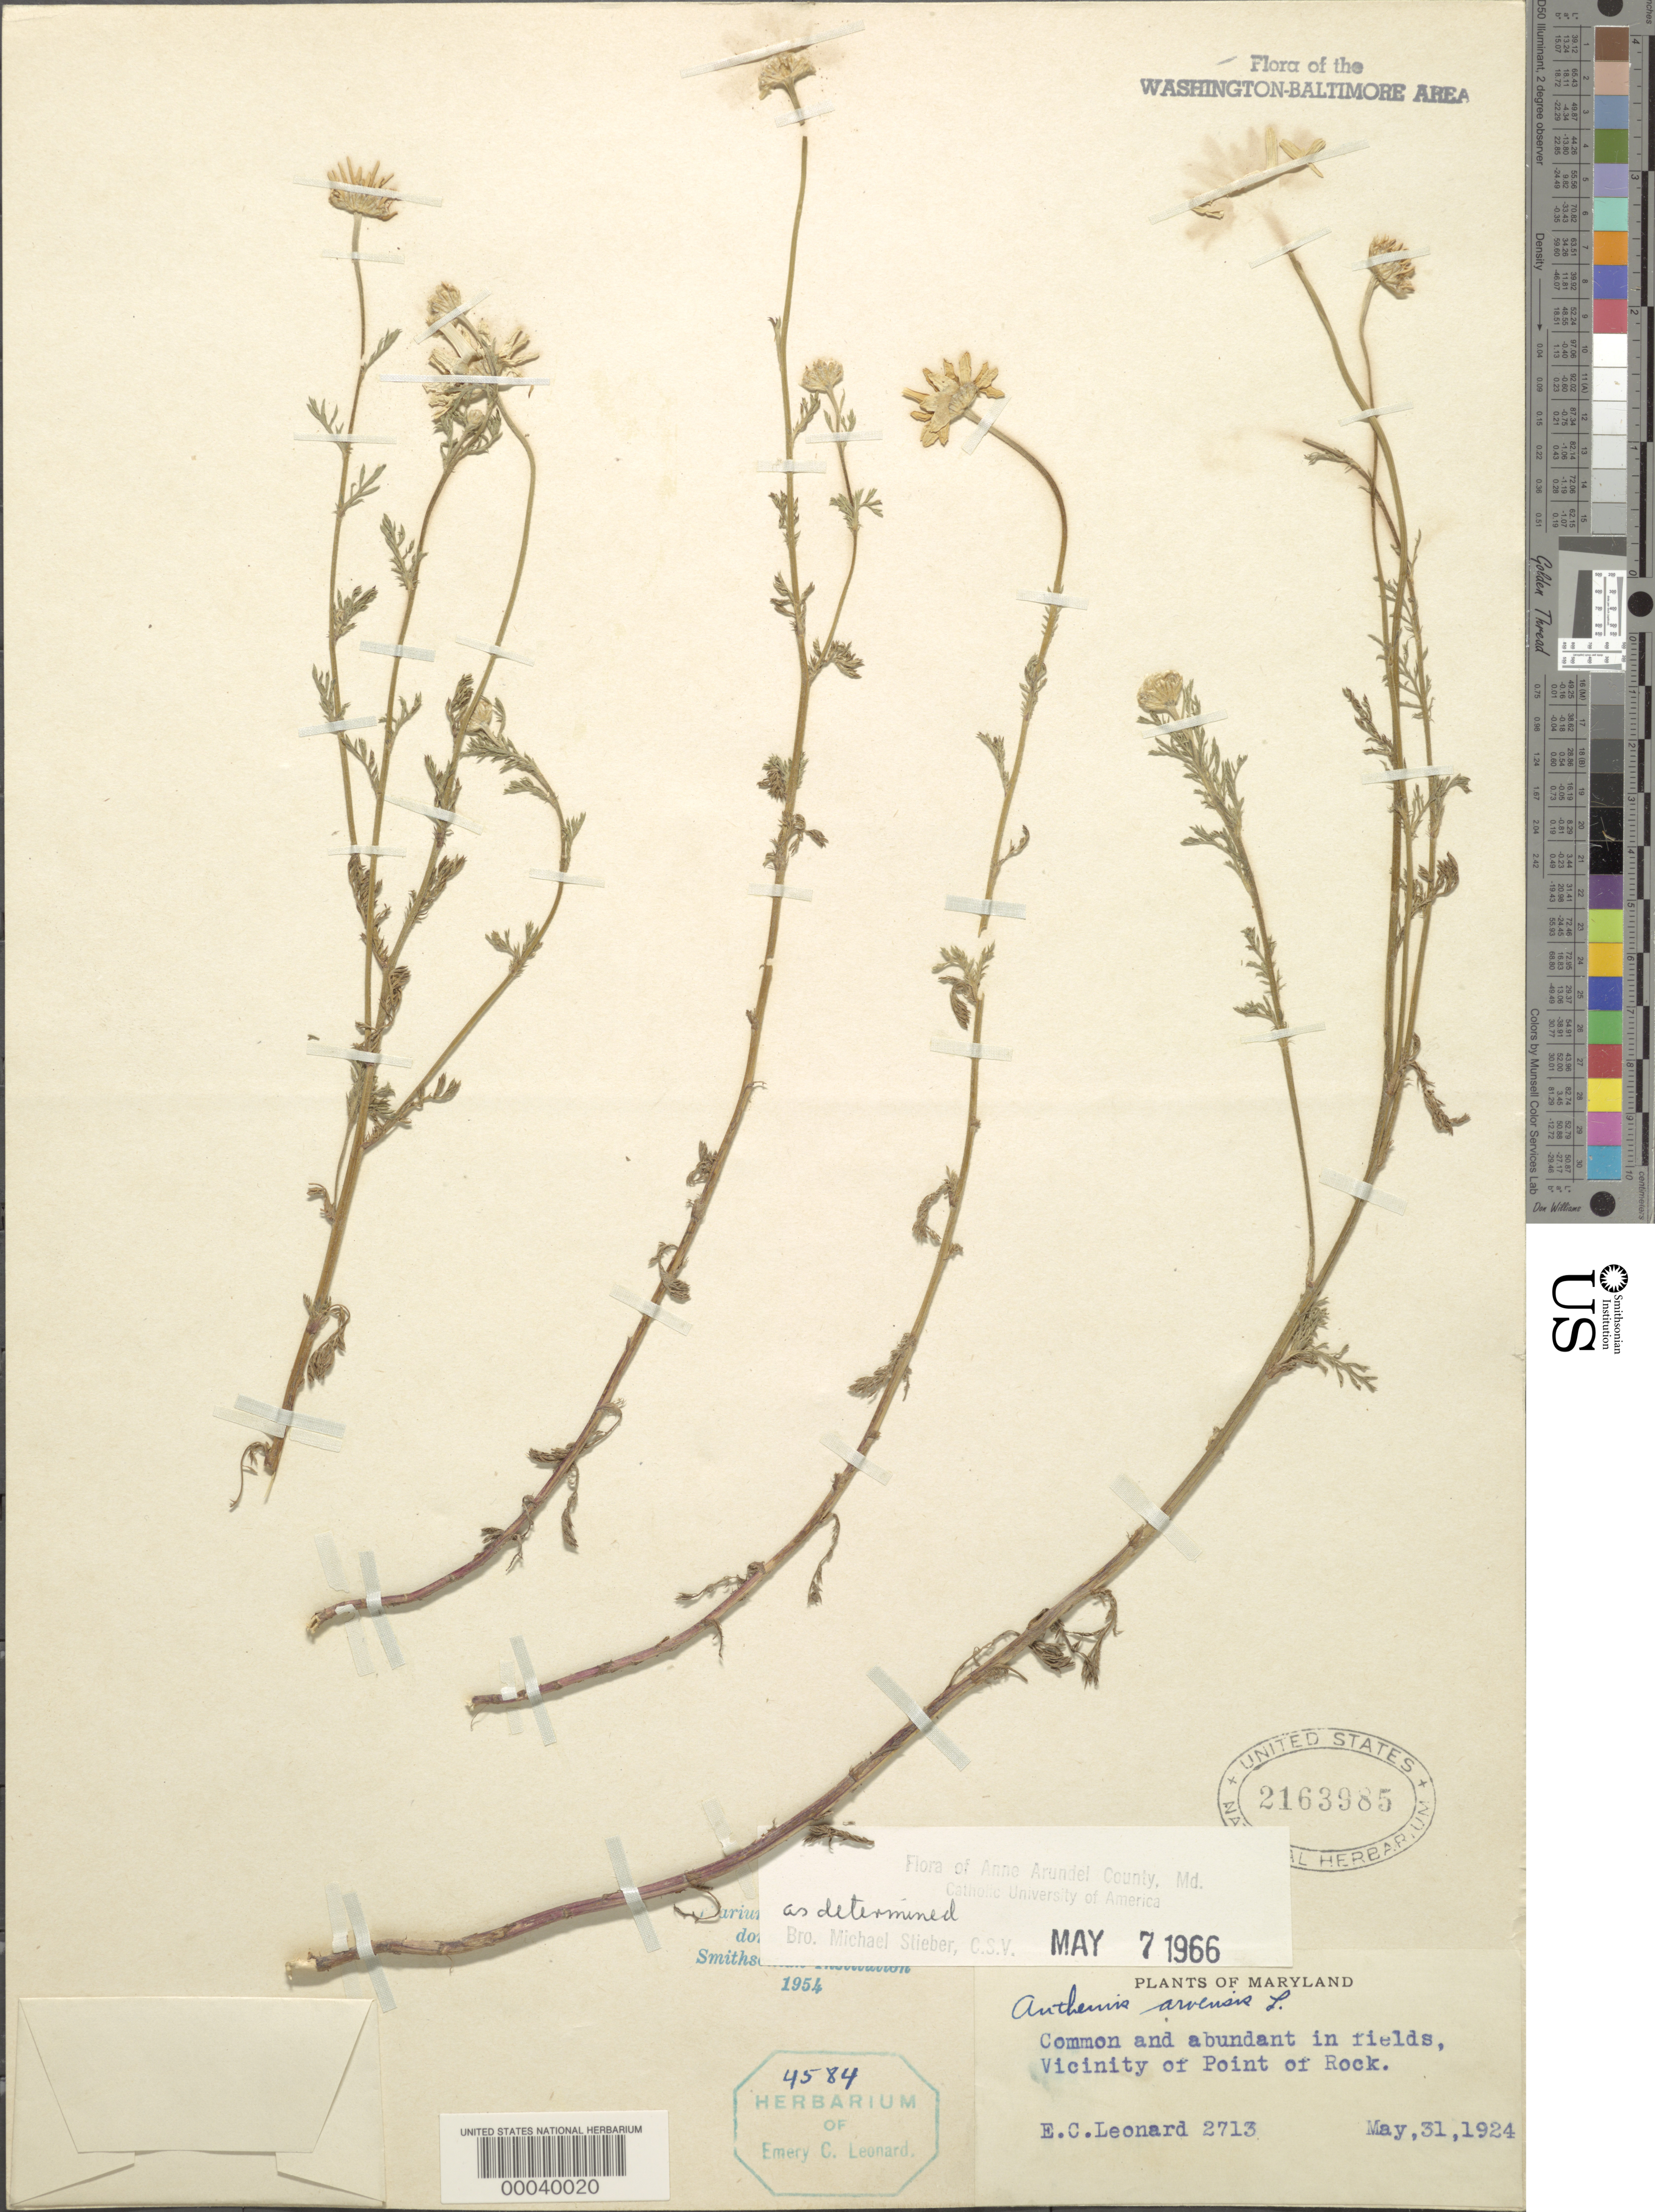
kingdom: Plantae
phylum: Tracheophyta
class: Magnoliopsida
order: Asterales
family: Asteraceae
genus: Anthemis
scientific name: Anthemis arvensis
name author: L.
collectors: E. C. Leonard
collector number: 2713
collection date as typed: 31 May 1924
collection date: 1924-05-31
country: United States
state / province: Maryland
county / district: Frederick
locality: Vicinity of Point of Rocks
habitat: Fields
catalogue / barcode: US 2163985